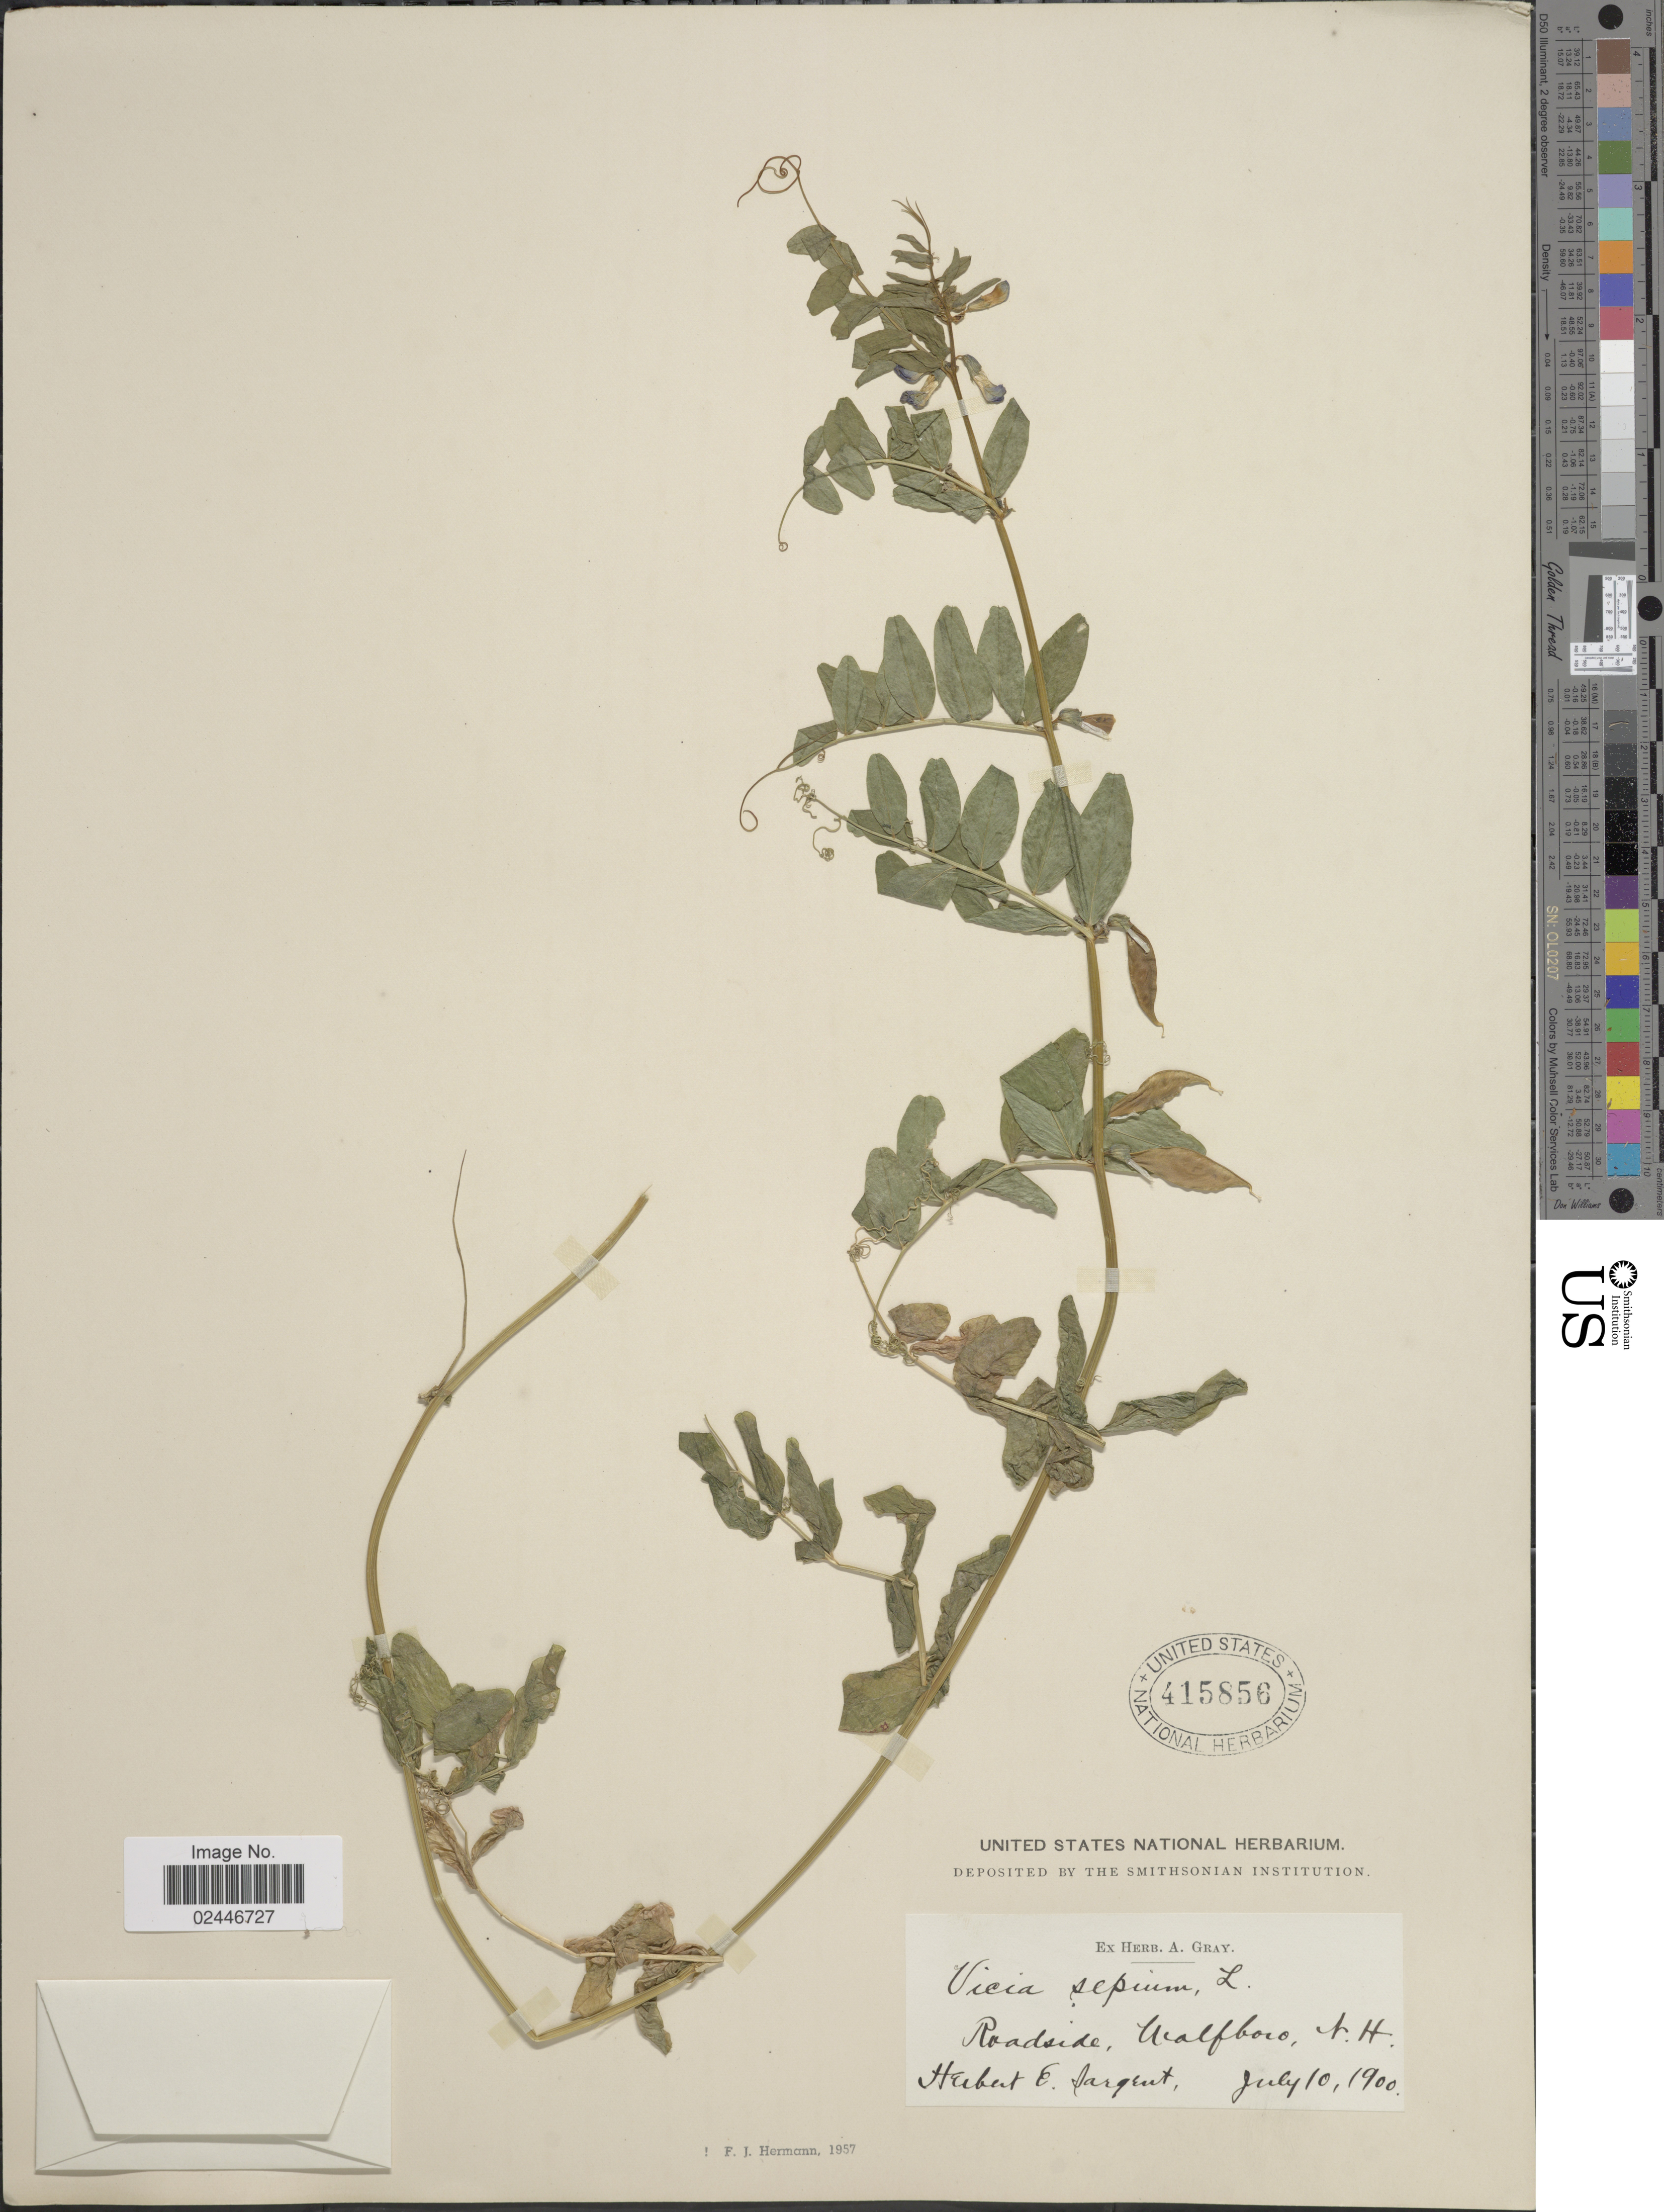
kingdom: Plantae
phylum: Tracheophyta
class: Magnoliopsida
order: Fabales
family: Fabaceae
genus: Vicia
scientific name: Vicia sepium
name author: L.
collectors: H. Sargent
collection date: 1900-07-10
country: United States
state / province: New Hampshire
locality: Roadside, Wolfeboro.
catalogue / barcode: US 415856